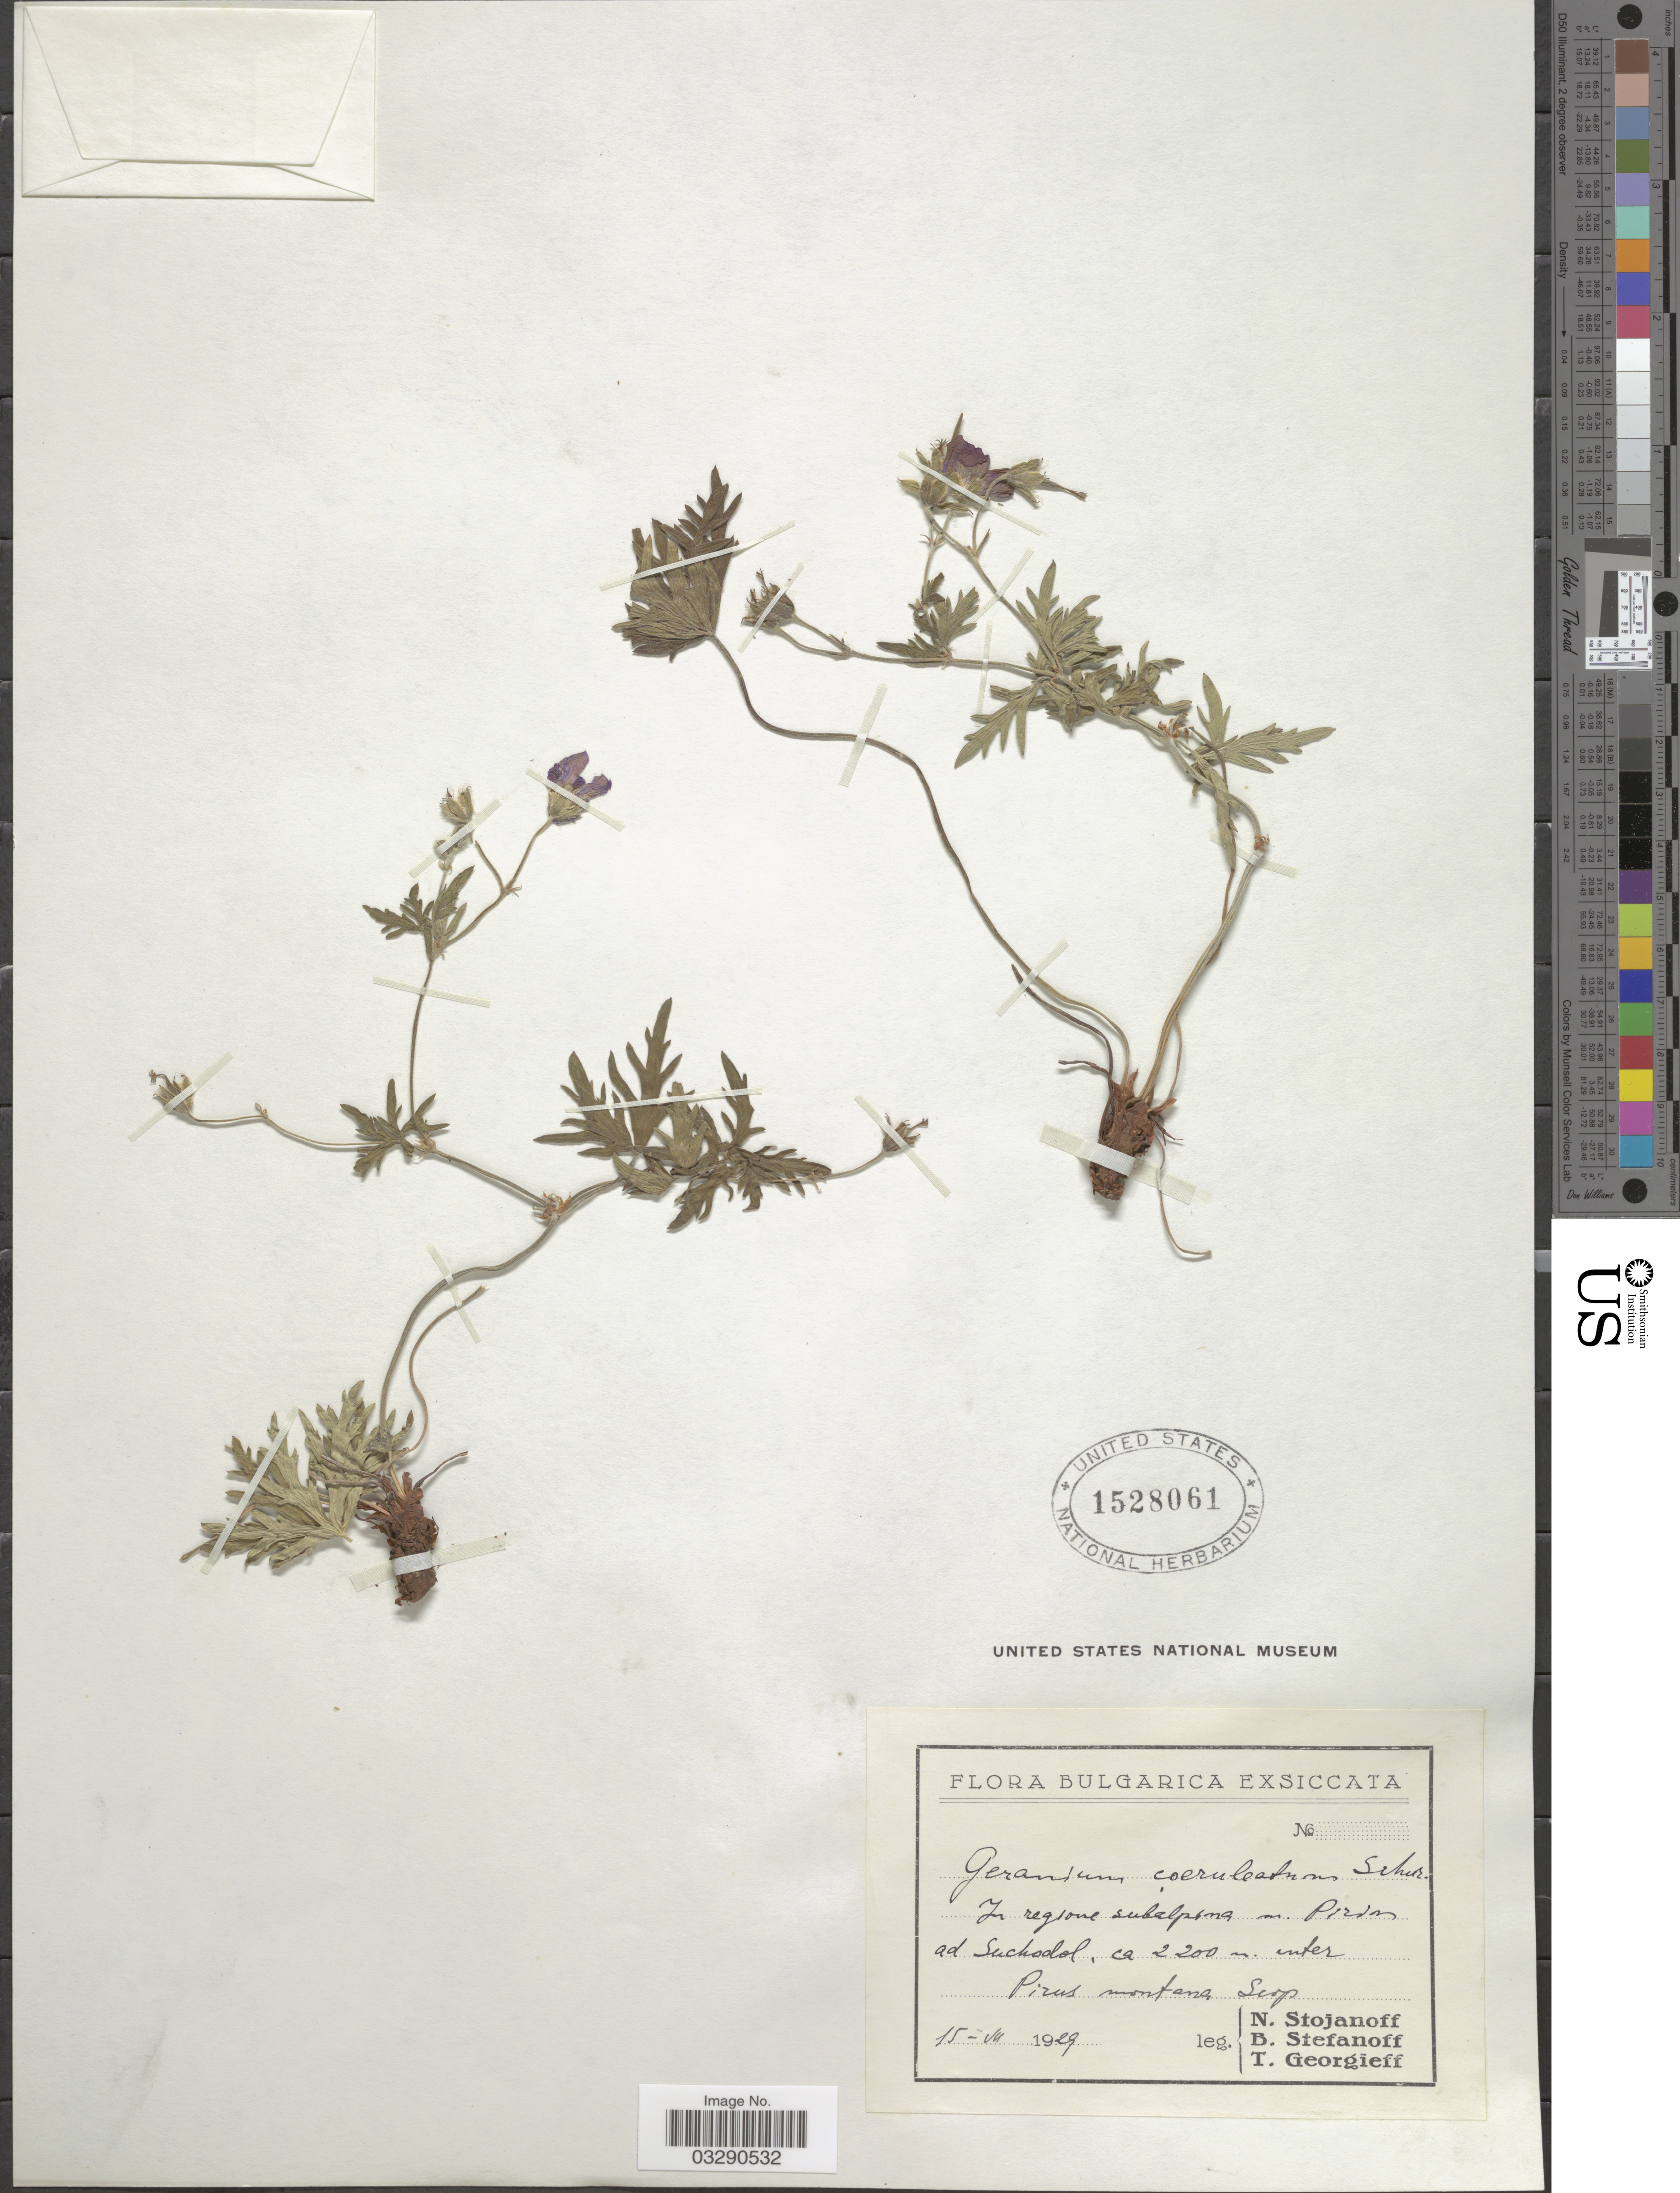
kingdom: Plantae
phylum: Tracheophyta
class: Magnoliopsida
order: Geraniales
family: Geraniaceae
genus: Geranium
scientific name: Geranium caeruleatum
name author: Schur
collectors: N. Stojanoff, B. Stefanoff & T. Georgieff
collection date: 1929-07-15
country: Bulgaria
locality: In regione subalpina m. [interpreted] Pirdon [interpreted] ad Suchsdol [interpreted].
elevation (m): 2200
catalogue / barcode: US 1528061